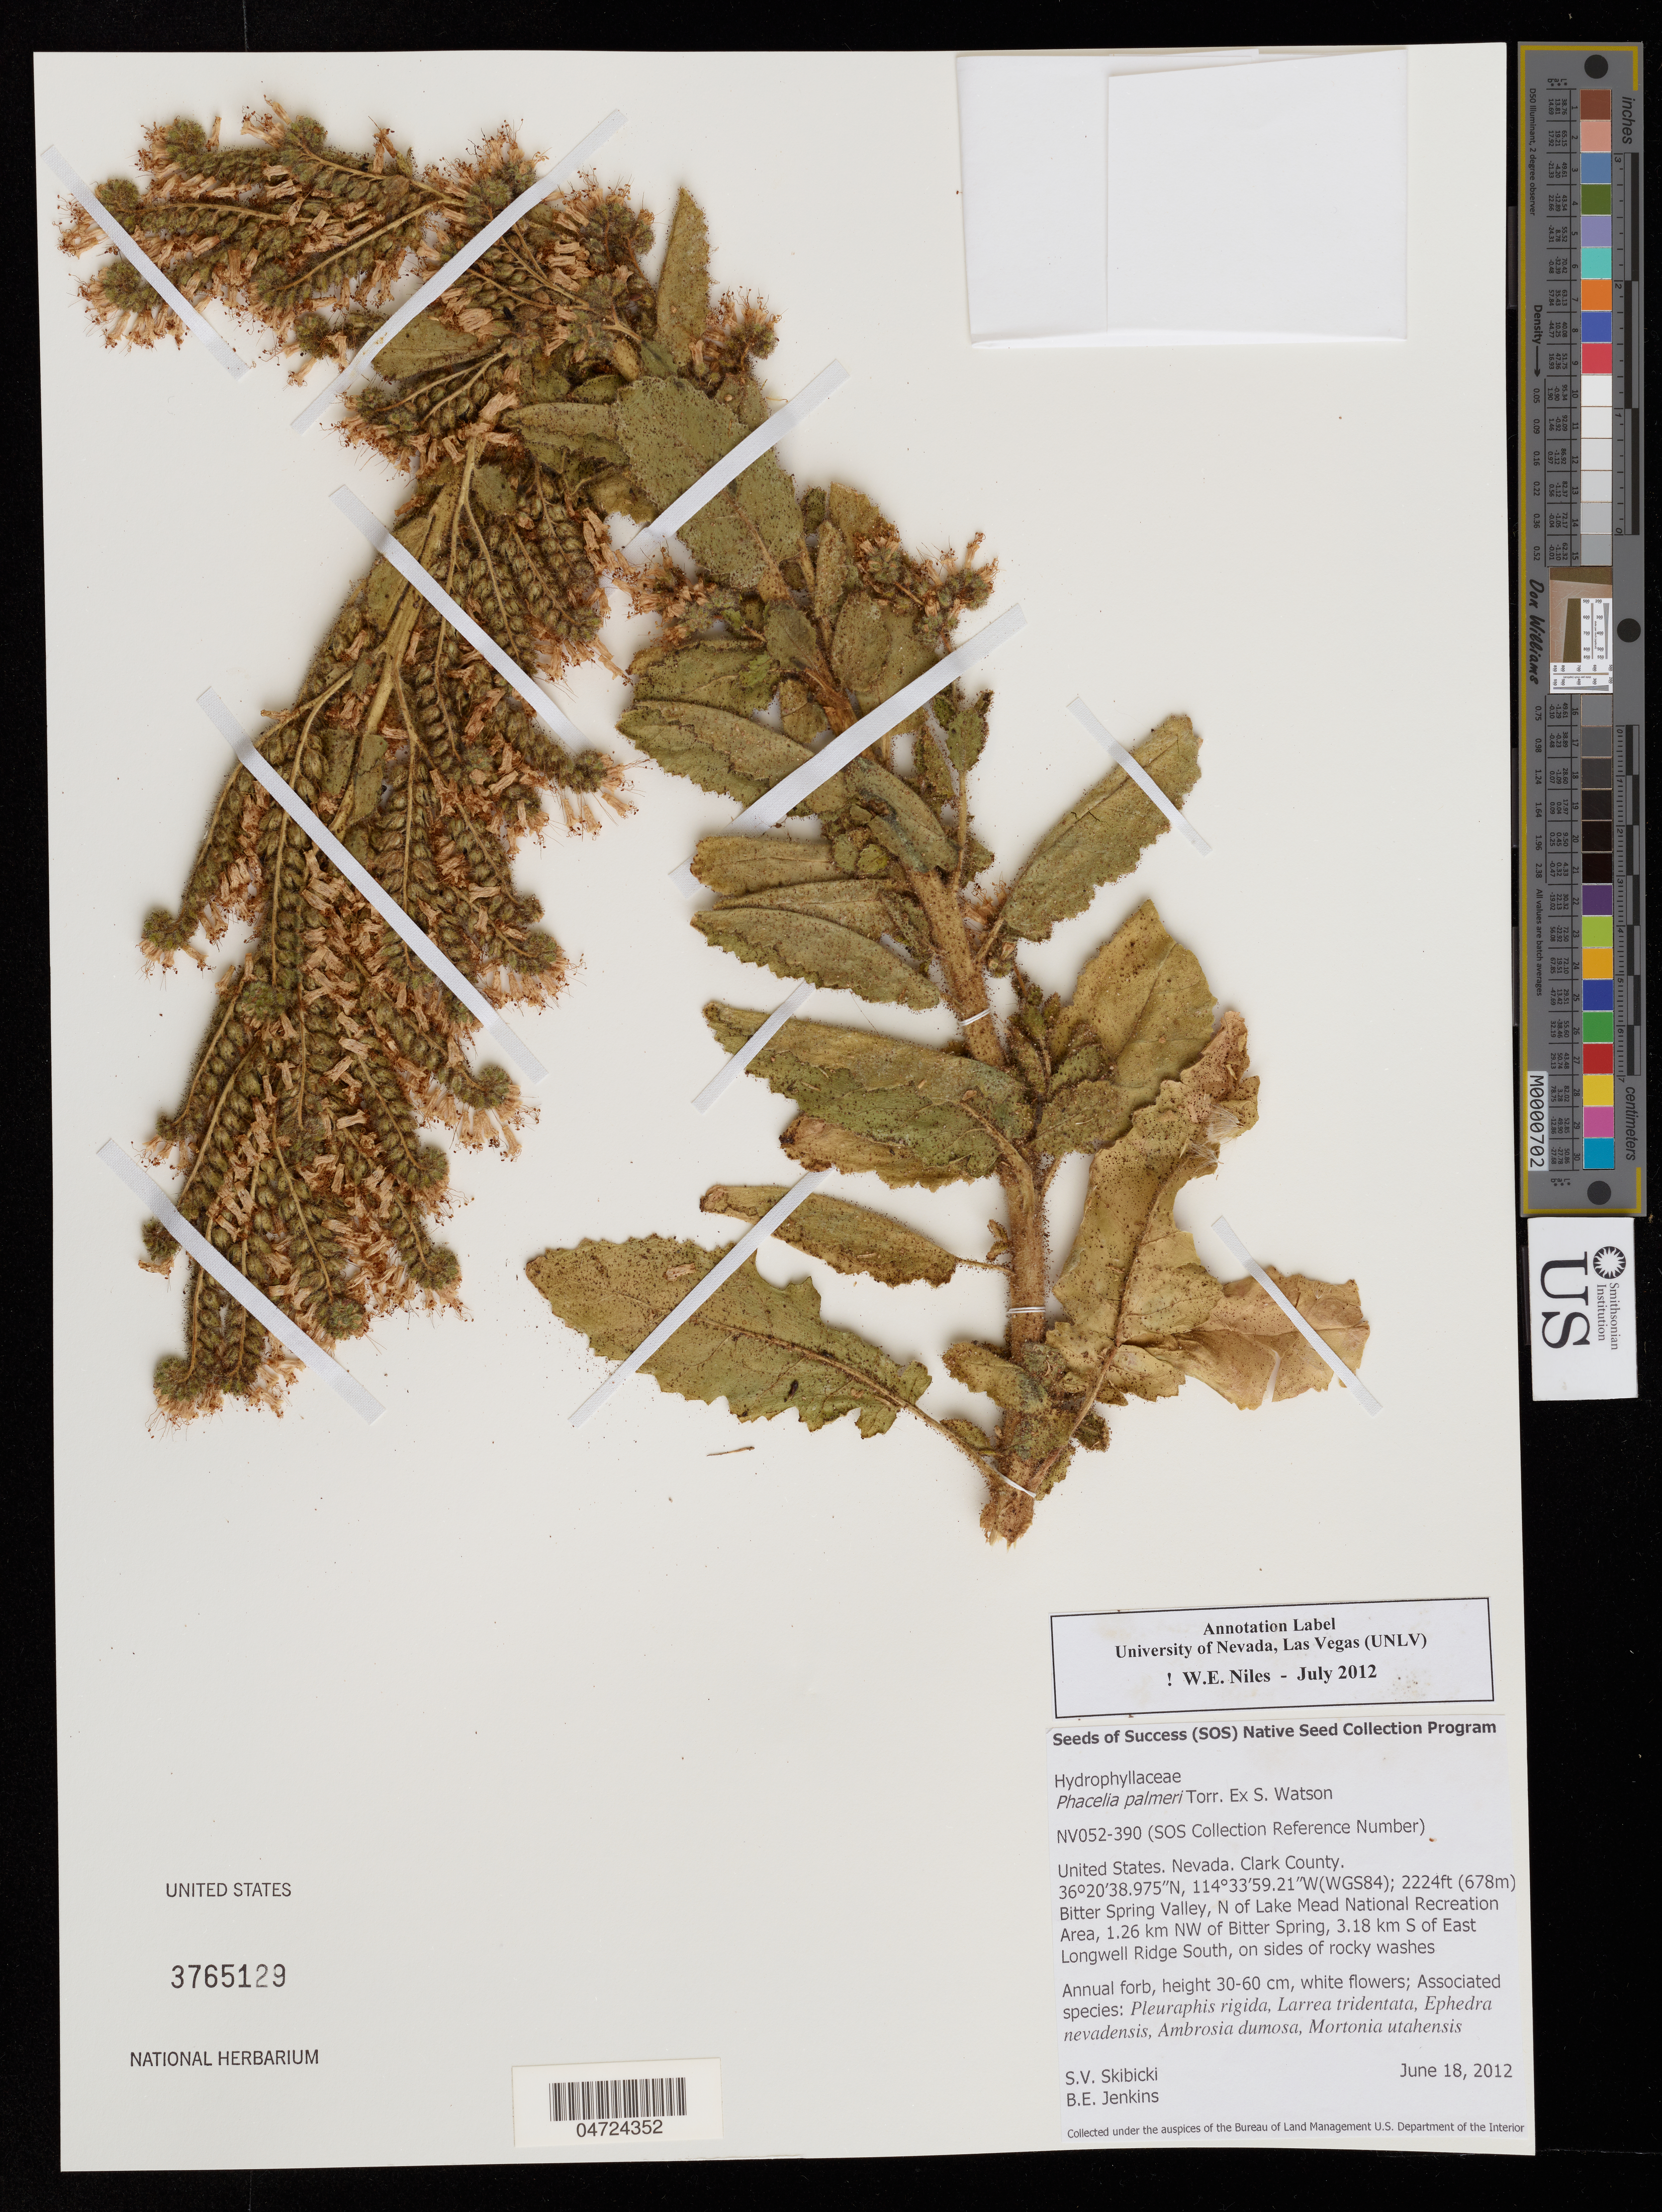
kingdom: Plantae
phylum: Tracheophyta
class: Magnoliopsida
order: Boraginales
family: Hydrophyllaceae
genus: Phacelia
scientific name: Phacelia palmeri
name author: Torr. ex S. Watson in C. King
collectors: S. Skibicki & B. Jenkins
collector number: NV052-390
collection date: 2012-06-18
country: United States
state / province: Nevada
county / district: Clark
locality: Clark County. Bitter Spring Valley, N of Lake Mead National Recreation Area, 1.26 km NW of Bitter Spring, 3.18 km S of East Longwell Ridge South, on sides of rocky washes.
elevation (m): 678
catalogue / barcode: US 3765129